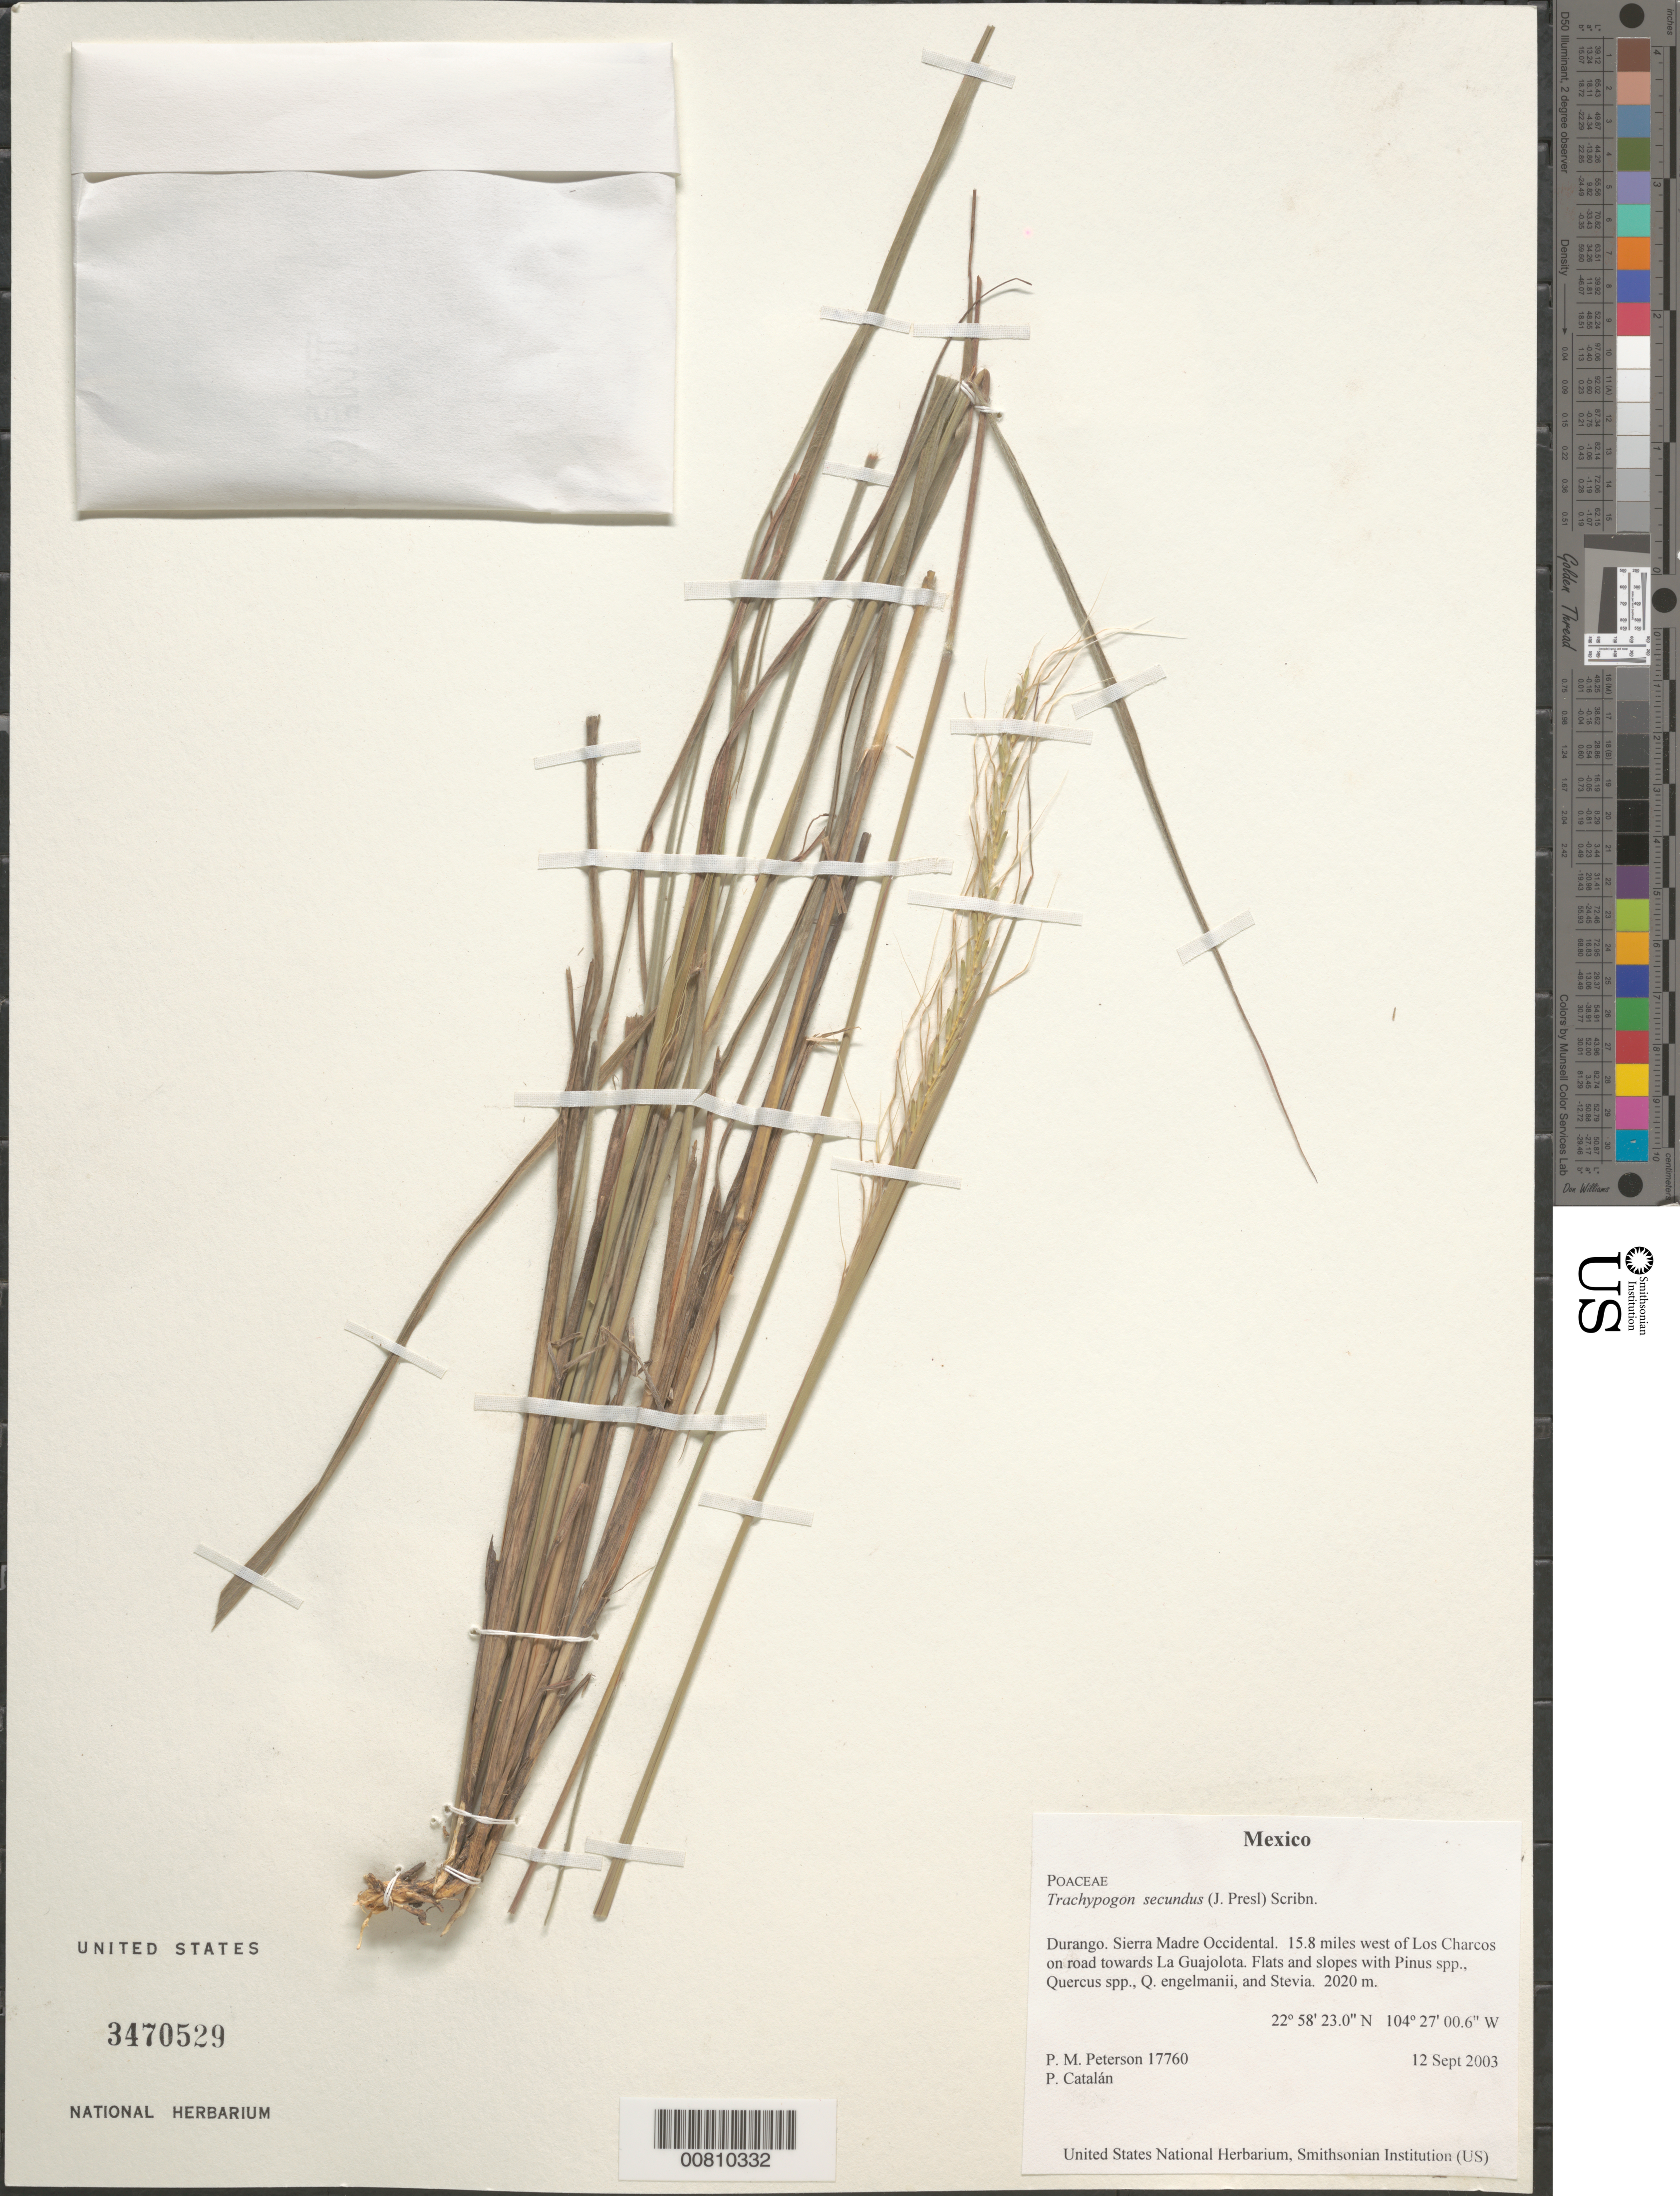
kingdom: Plantae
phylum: Tracheophyta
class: Liliopsida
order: Poales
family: Poaceae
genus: Trachypogon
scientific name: Trachypogon secundus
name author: (J. Presl) Scribn.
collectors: P. M. Peterson & F. Sánchez Alvarado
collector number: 17760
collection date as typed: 12 Sep 2003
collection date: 2003-09-12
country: Mexico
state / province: Durango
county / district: Sierra Madre Occidental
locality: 15.8 miles west of Los Charcos on road towards La Guajolota. Flats and slopes with Pinus spp., Quercus spp., Q. engelmanii, and Stevia.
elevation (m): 2020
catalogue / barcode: US 3470529